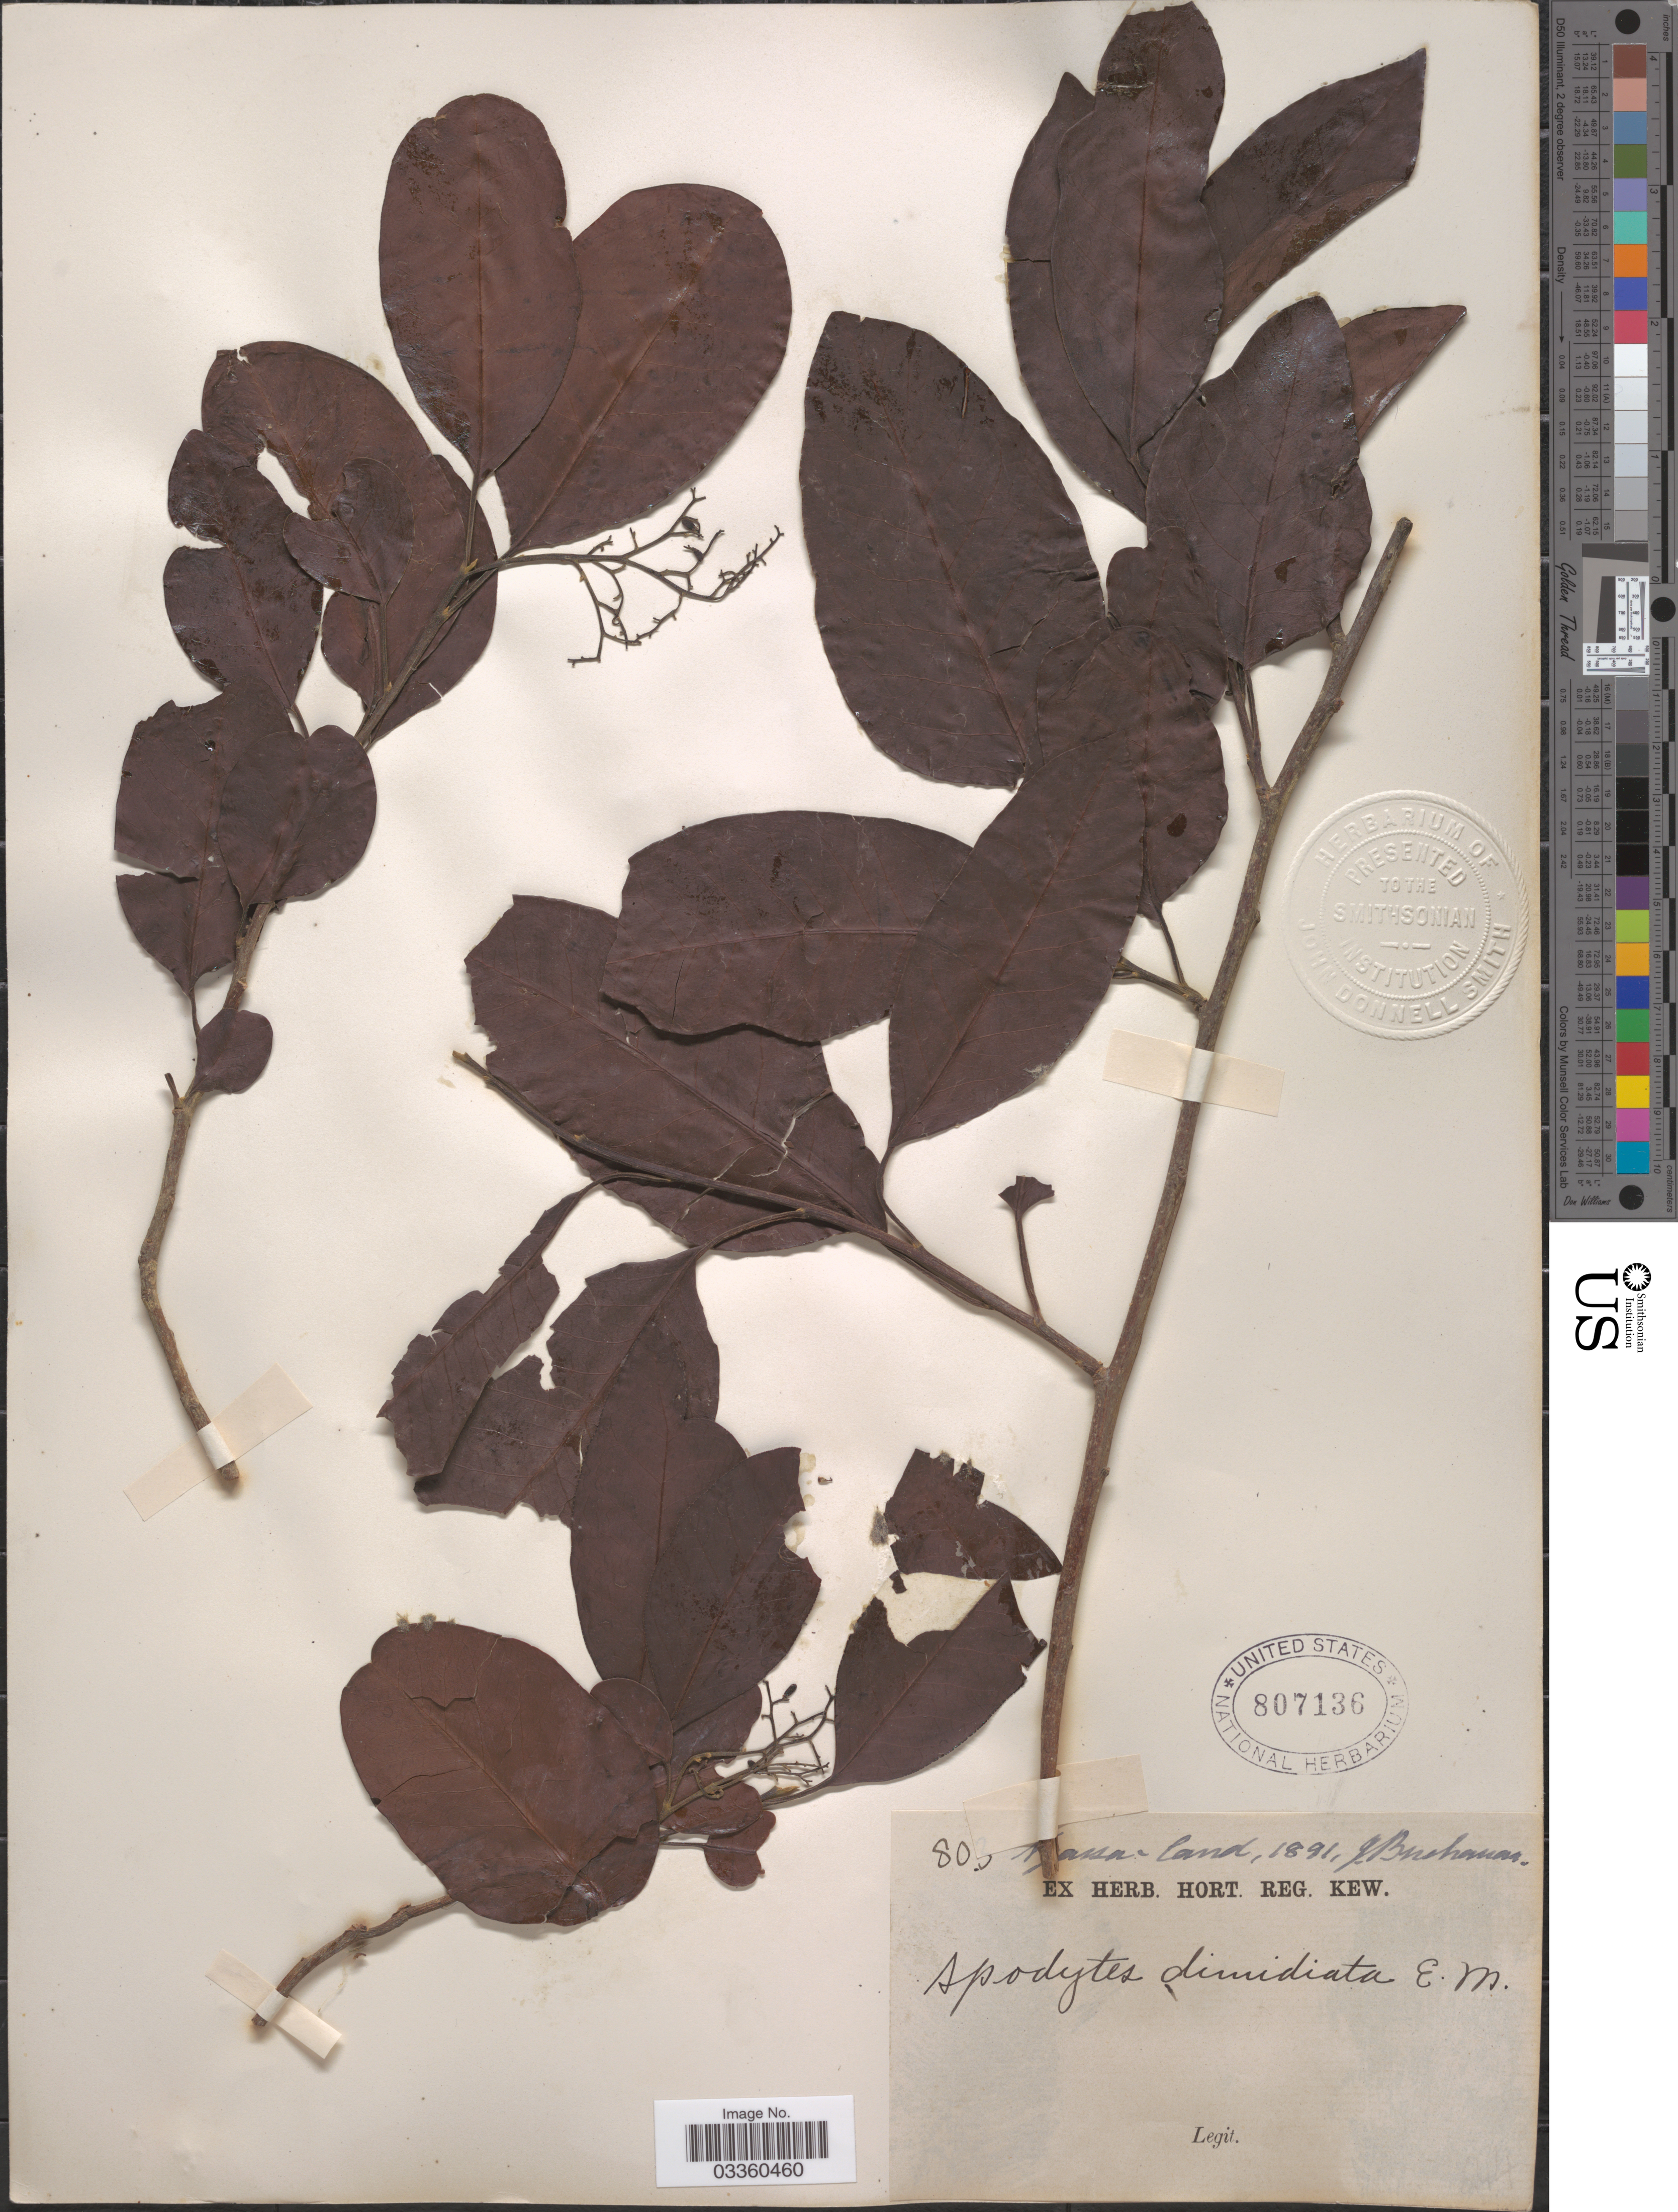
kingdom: Plantae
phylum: Tracheophyta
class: Magnoliopsida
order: Metteniusales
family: Metteniusaceae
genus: Apodytes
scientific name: Apodytes dimidiata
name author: E. Mey. ex Arn.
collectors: J. Buchanan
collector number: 803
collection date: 1891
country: Malawi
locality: Nyassa-land.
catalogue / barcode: US 807136